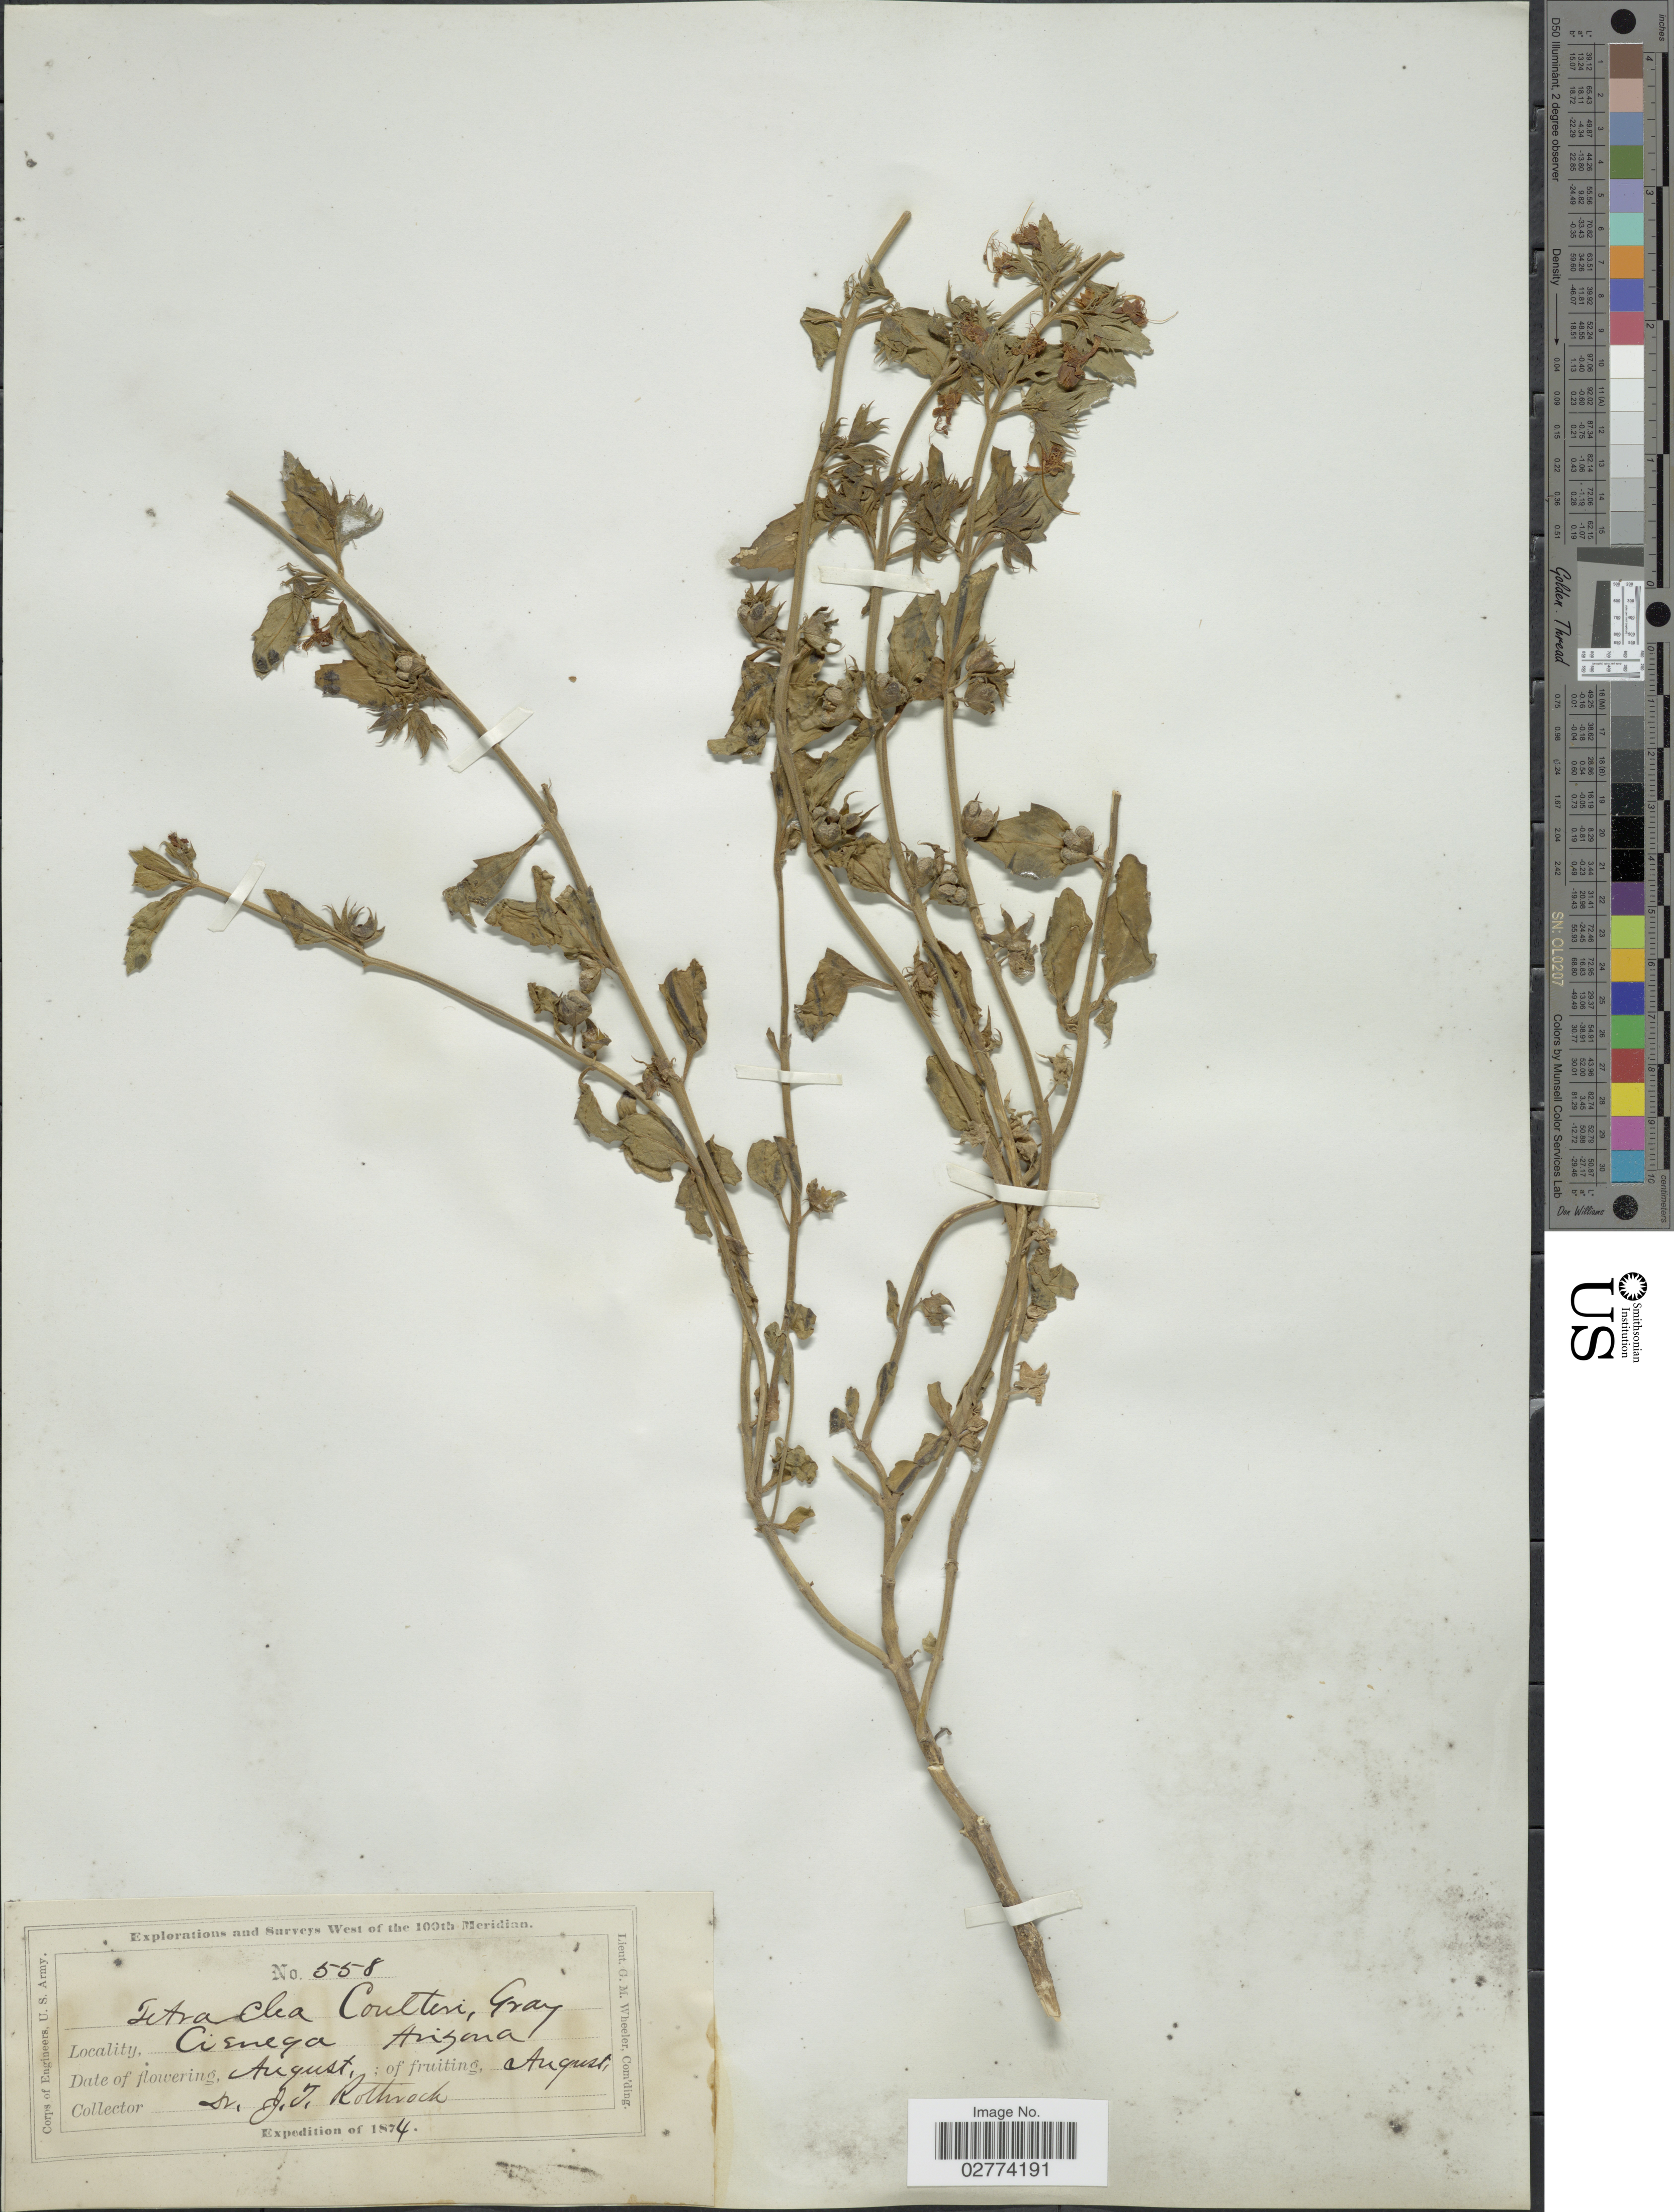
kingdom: Plantae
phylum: Tracheophyta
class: Magnoliopsida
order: Lamiales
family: Lamiaceae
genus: Tetraclea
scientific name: Tetraclea coulteri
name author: A. Gray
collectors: J. T. Rothrock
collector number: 558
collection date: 1874-08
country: United States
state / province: Arizona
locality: Cienega